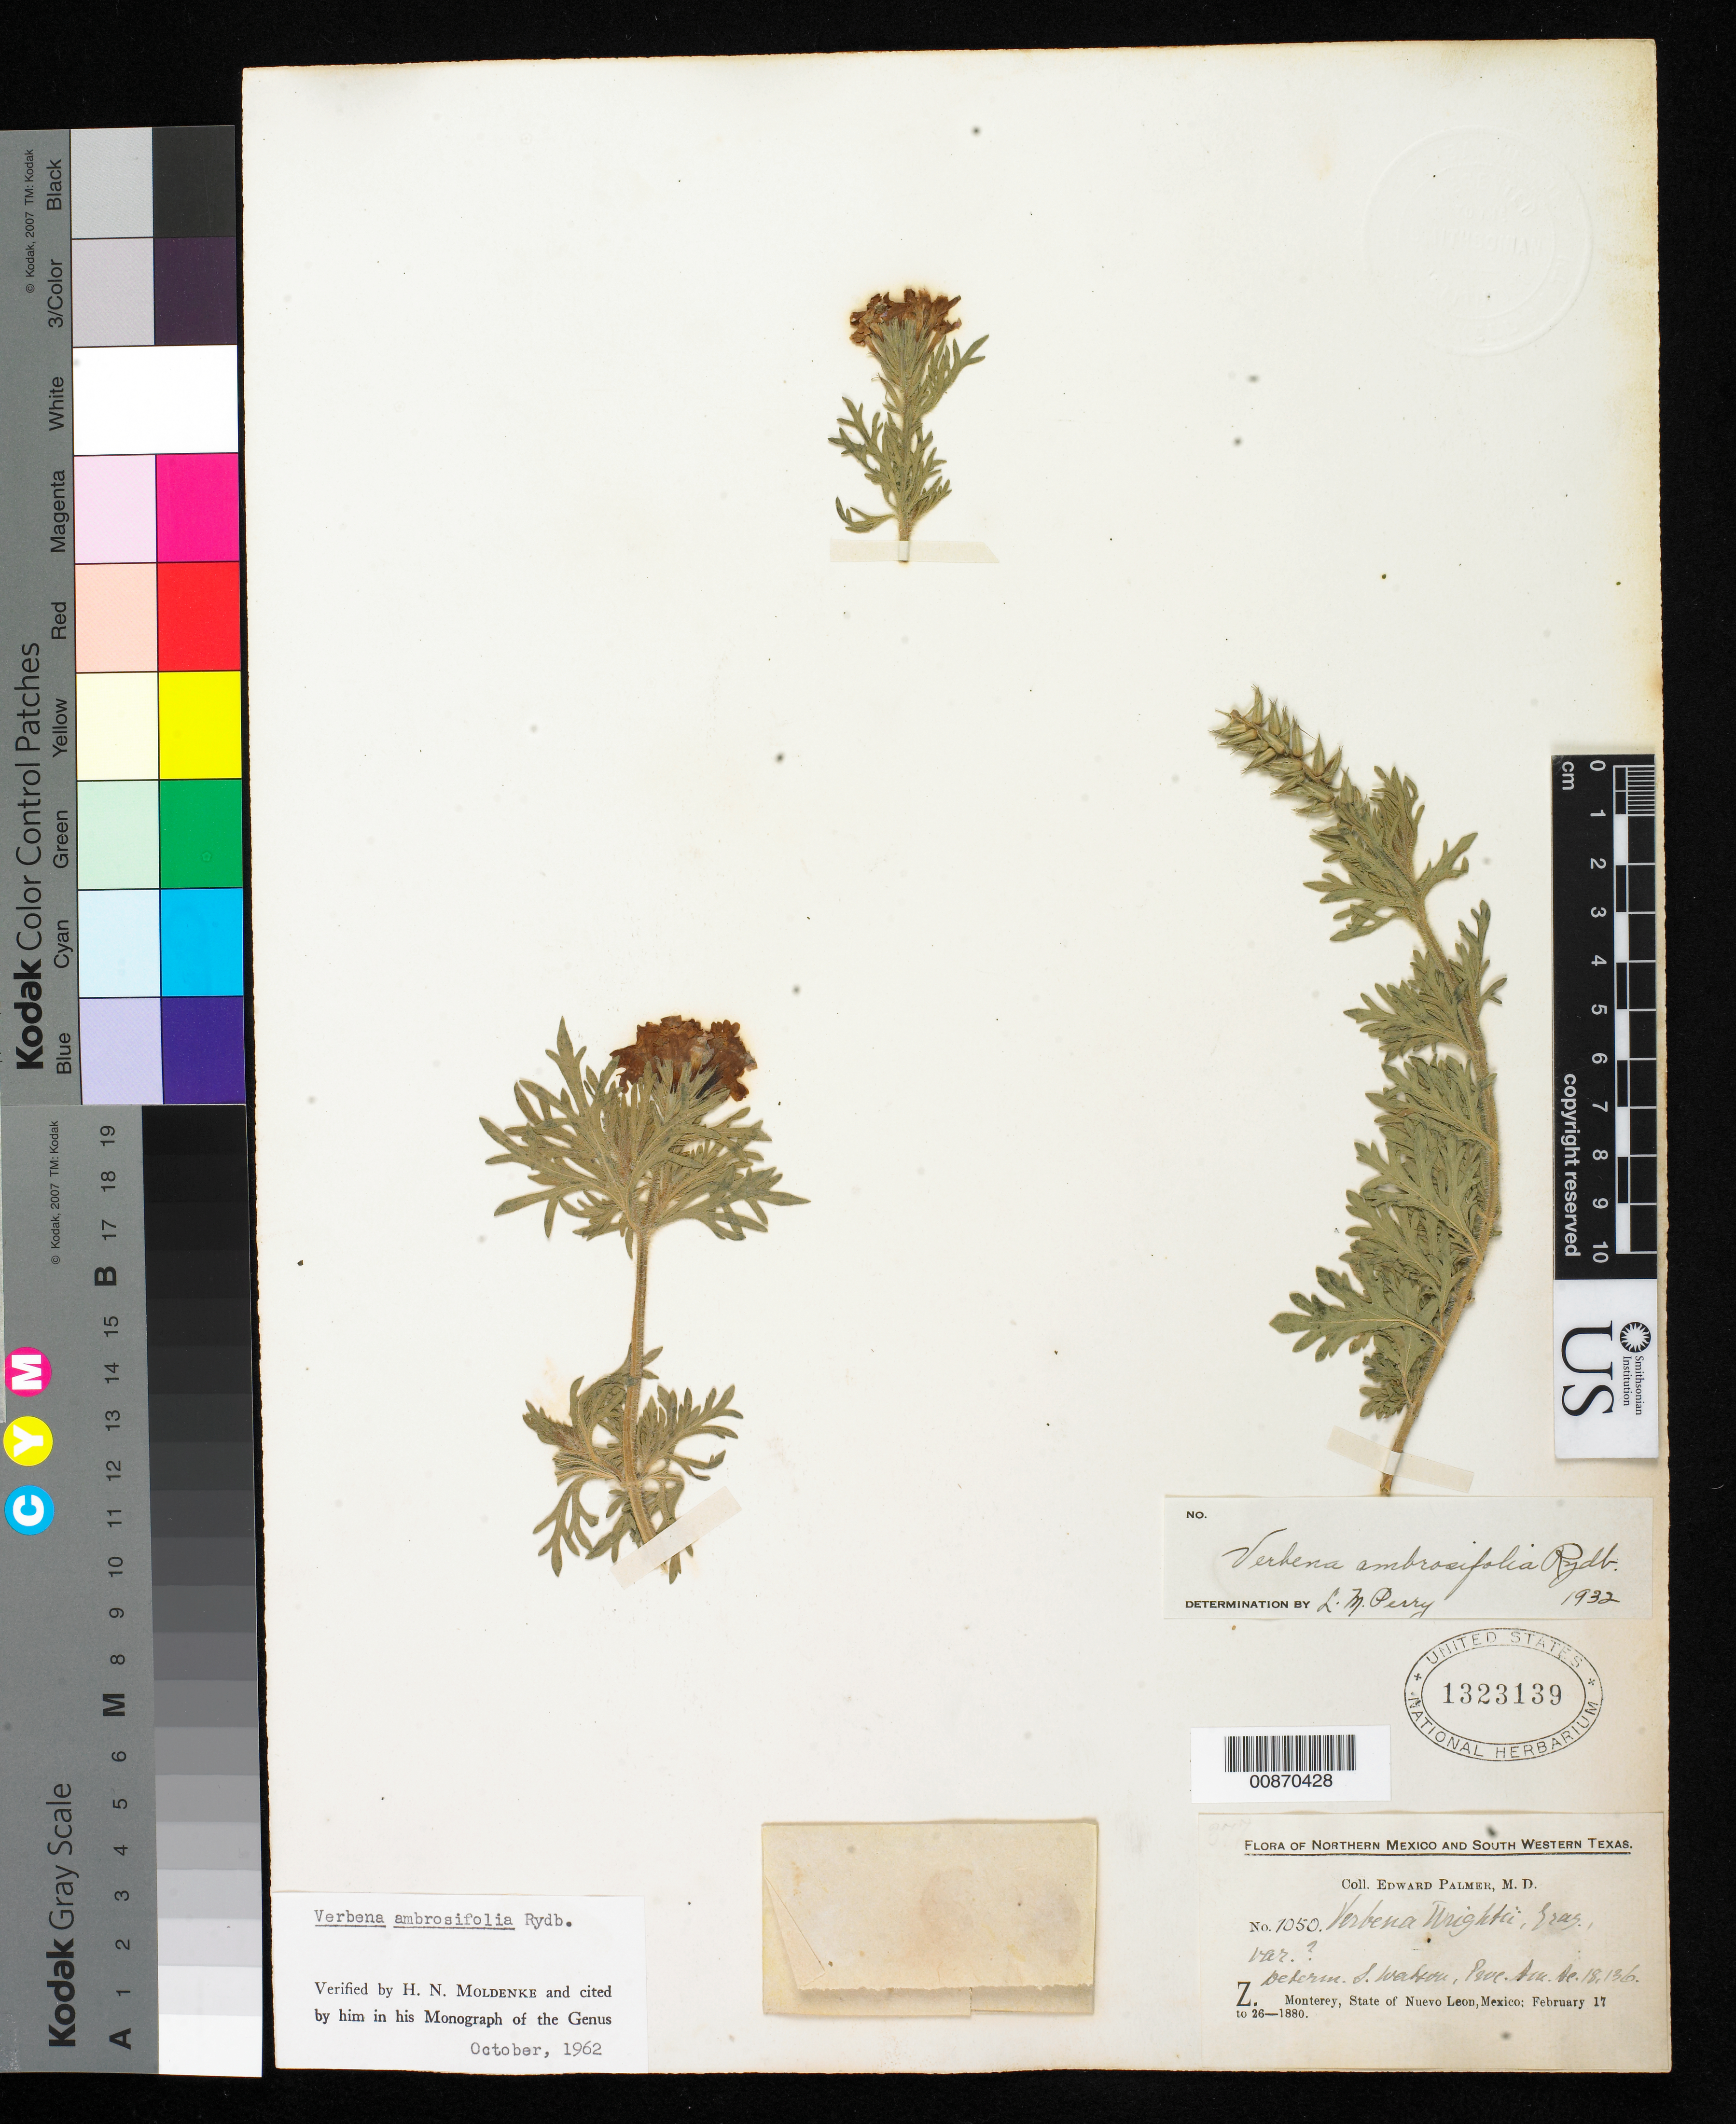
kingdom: Plantae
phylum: Tracheophyta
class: Magnoliopsida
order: Lamiales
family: Verbenaceae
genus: Verbena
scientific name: Verbena ambrosiifolia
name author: Rydb. ex Small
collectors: E. Palmer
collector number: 1050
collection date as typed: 17 Feb 1880 to 26 Feb 1880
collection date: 1880-02-17/1880-02-26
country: Mexico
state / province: Nuevo León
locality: Z. Monterrey, Nuevo León.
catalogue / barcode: US 1323139